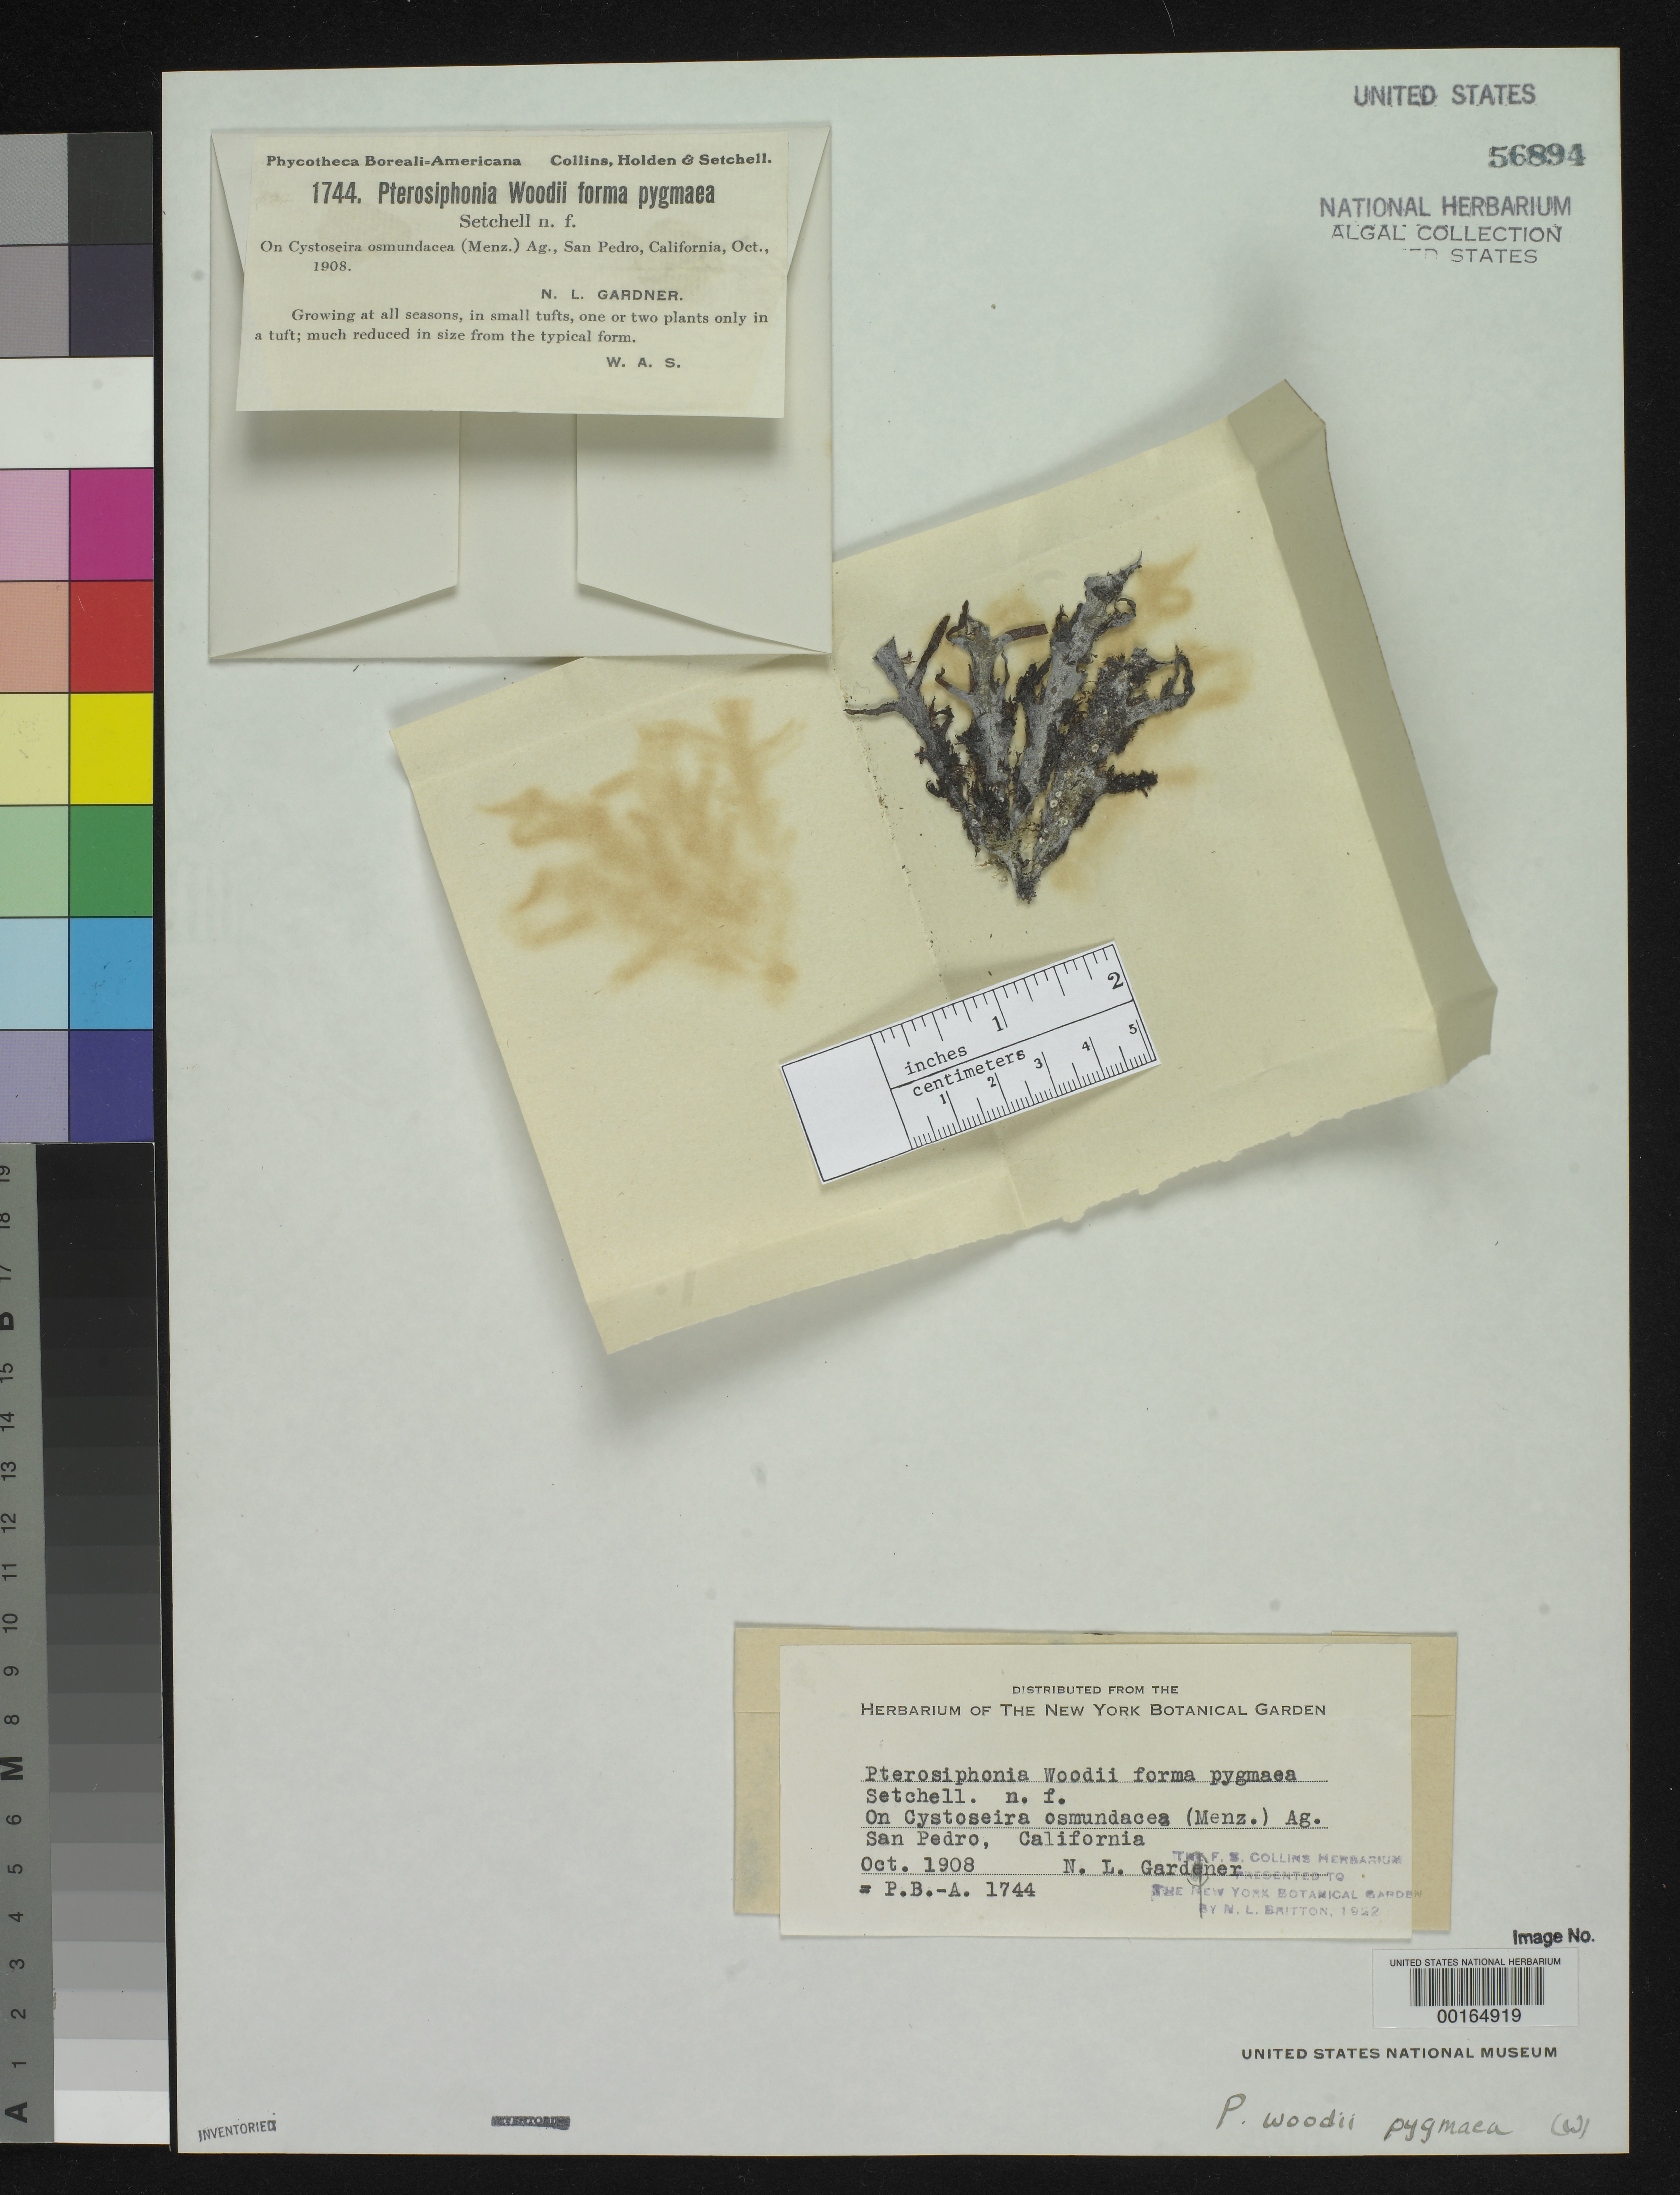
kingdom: Plantae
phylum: Rhodophyta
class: Florideophyceae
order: Ceramiales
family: Rhodomelaceae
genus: Pterosiphonia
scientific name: Pterosiphonia woodii f. pygmaea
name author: Setch. in Collins et al.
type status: Isotype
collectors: N. Gardner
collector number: PB-A 1744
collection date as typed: Oct 1908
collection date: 1908-10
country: United States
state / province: California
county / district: Los Angeles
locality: San Pedro.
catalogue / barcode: US 56894